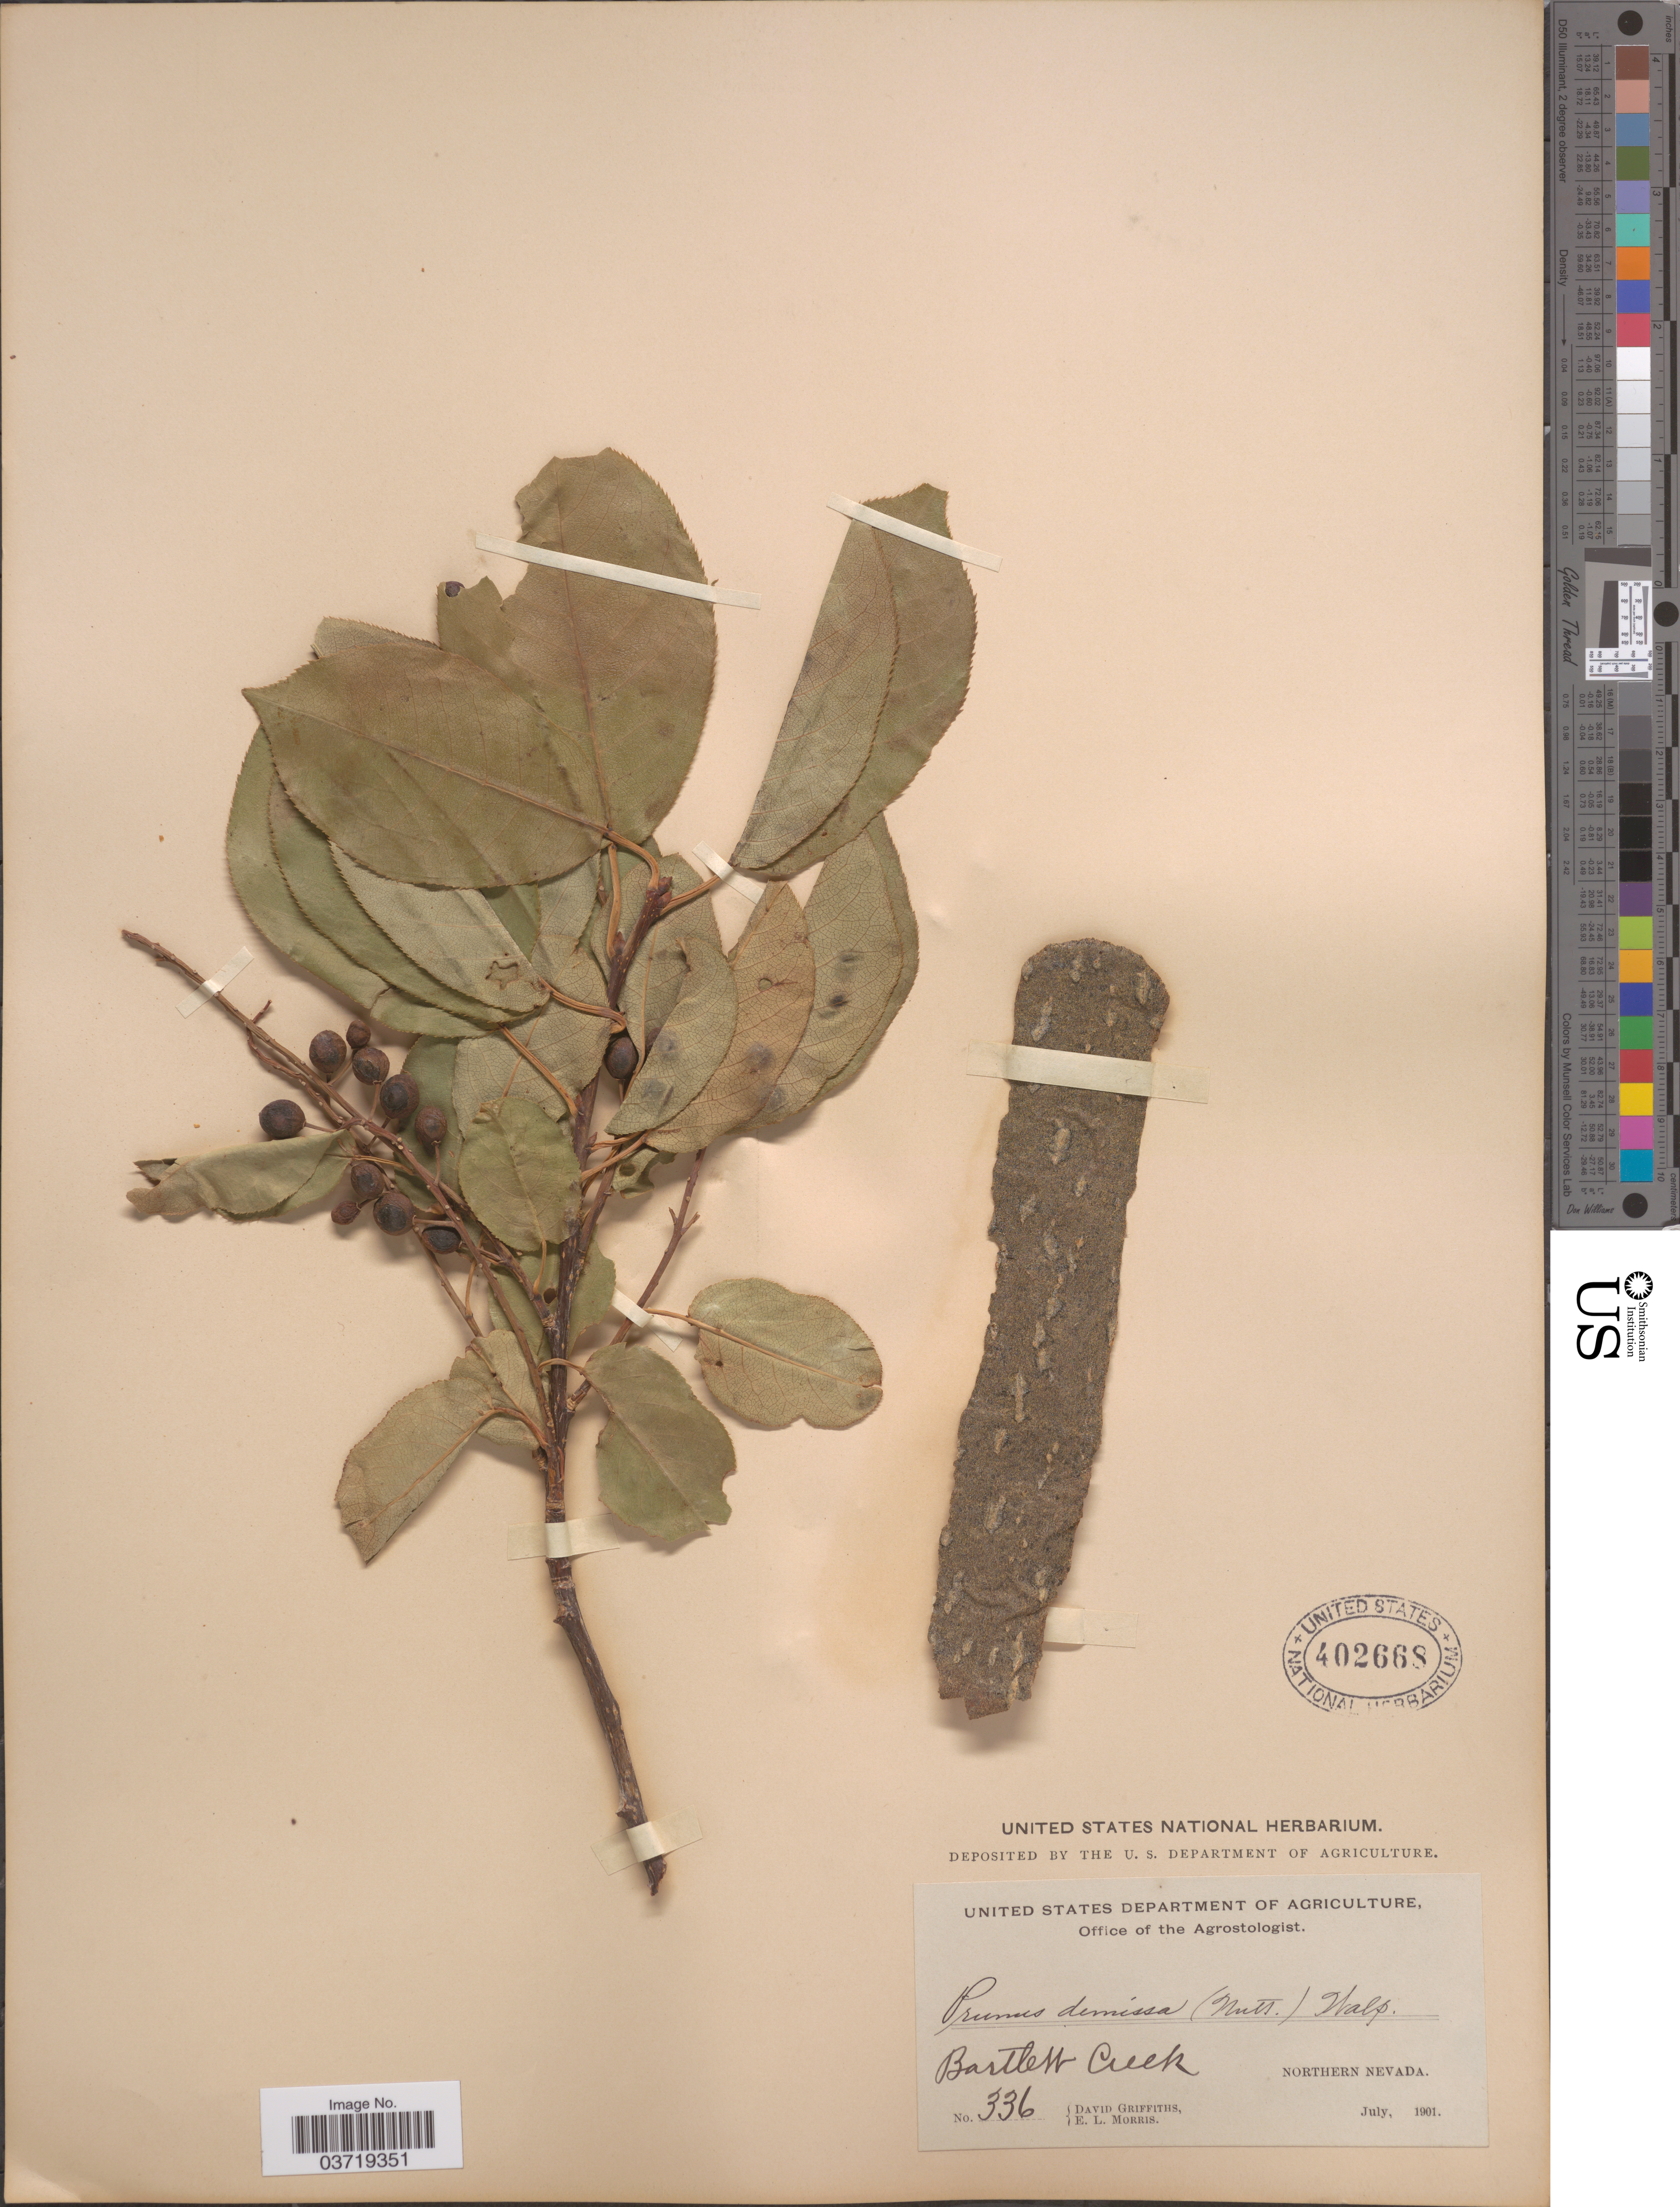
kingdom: Plantae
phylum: Tracheophyta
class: Magnoliopsida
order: Rosales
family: Rosaceae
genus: Prunus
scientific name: Prunus virginiana var. demissa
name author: (Nutt.) Torr.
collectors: D. Griffiths & E. Morris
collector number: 336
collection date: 1901-07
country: United States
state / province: Nevada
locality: Bartlett Creek. Northern Nevada.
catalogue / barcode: US 402668